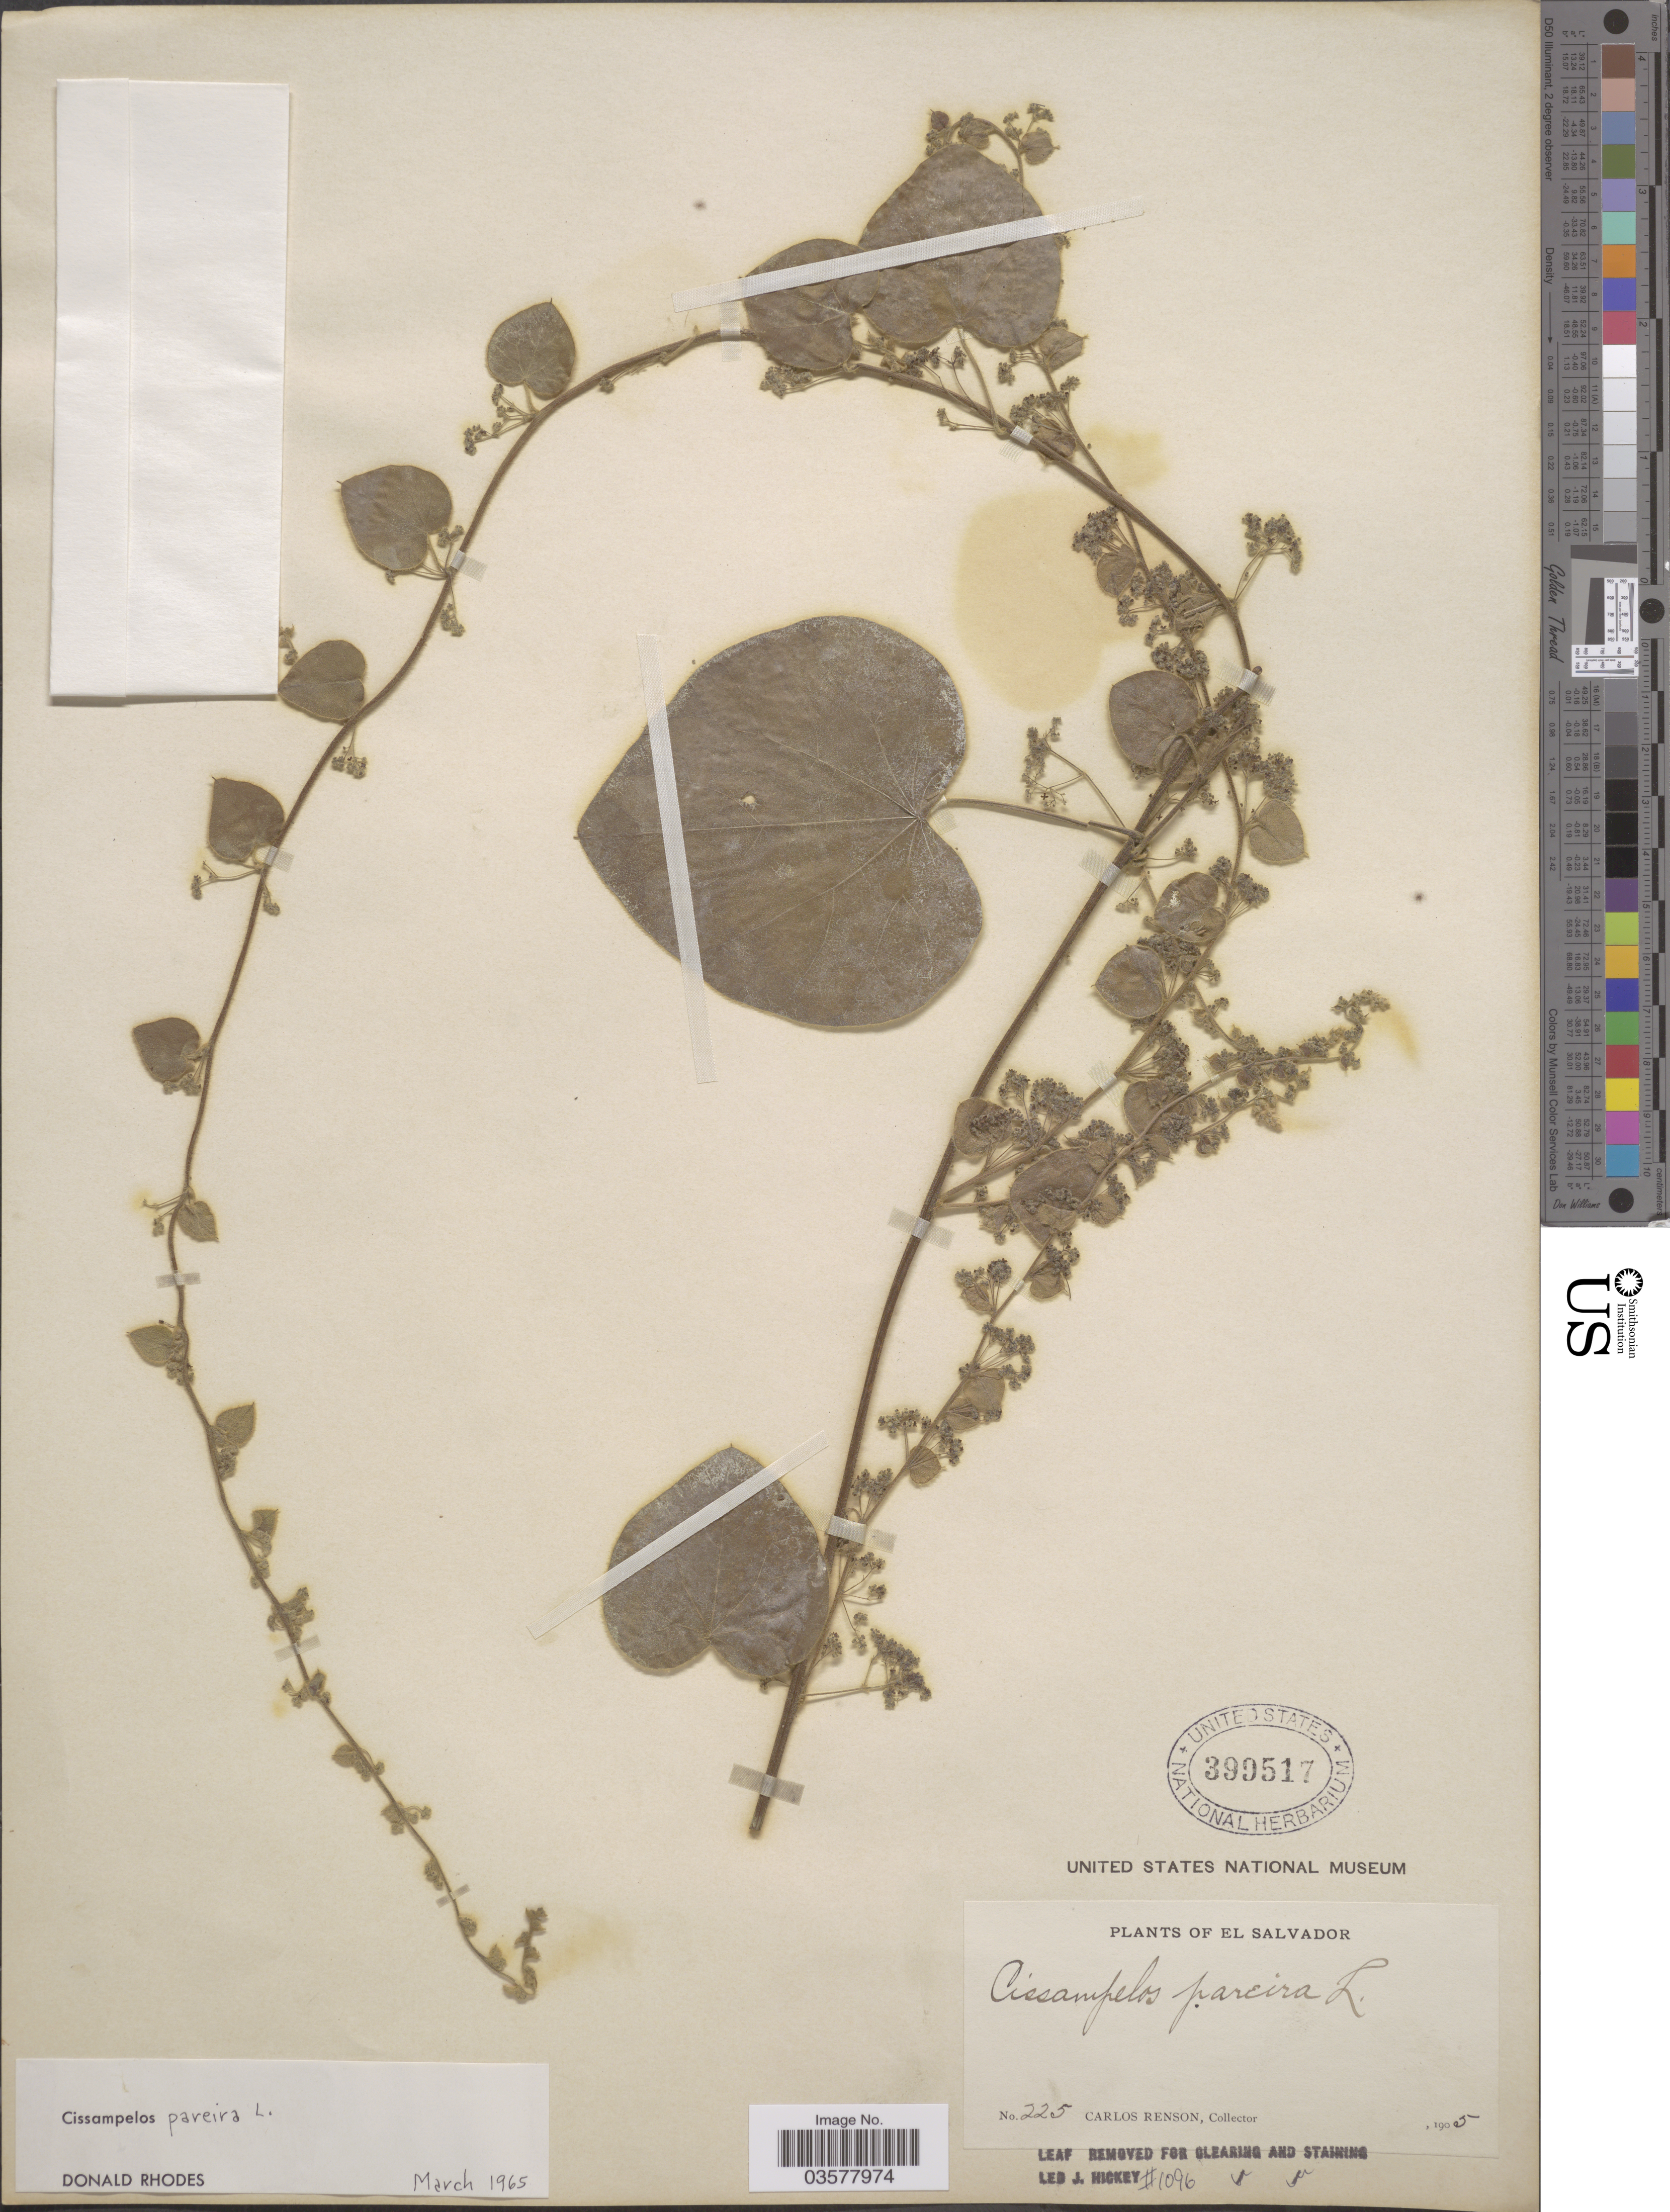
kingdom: Plantae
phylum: Tracheophyta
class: Magnoliopsida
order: Ranunculales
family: Menispermaceae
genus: Cissampelos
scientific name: Cissampelos pareira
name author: L.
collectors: C. Renson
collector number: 225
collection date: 1905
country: El Salvador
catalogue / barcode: US 399517